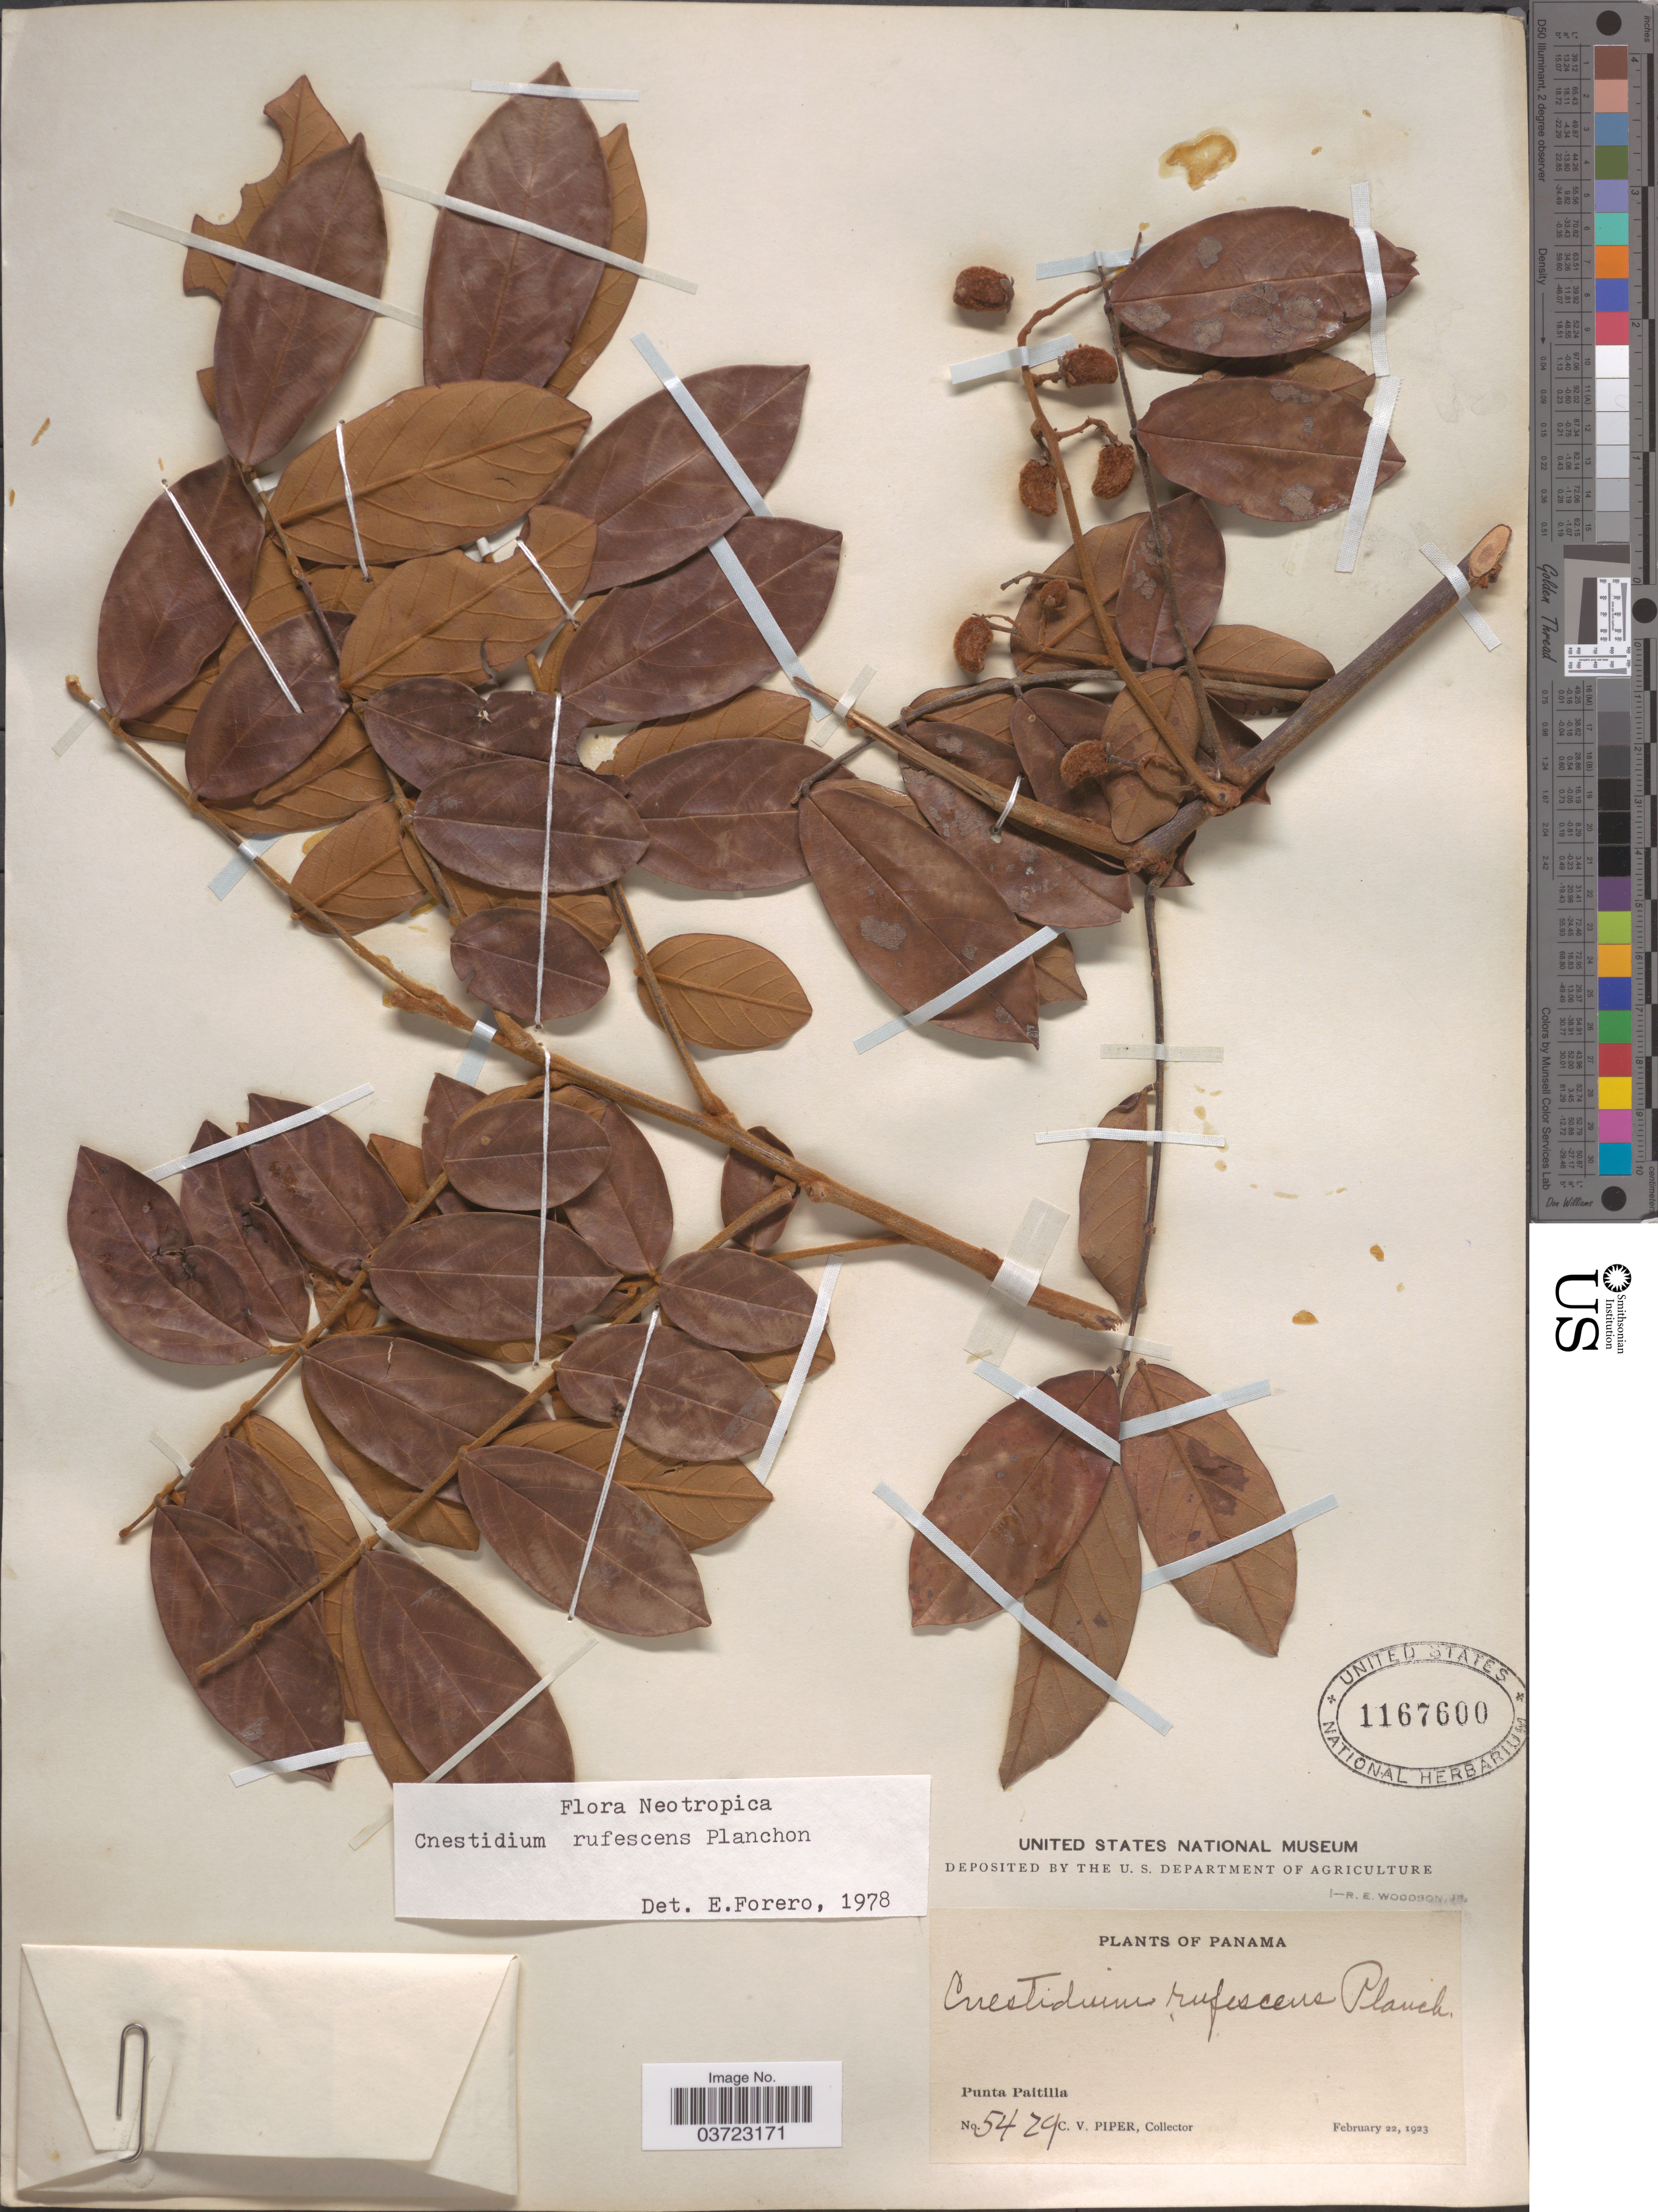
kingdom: Plantae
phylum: Tracheophyta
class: Magnoliopsida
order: Oxalidales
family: Connaraceae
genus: Cnestidium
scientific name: Cnestidium rufescens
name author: Planch.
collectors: C. V. Piper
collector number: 5429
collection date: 1923-02-22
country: Panama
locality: Punta Paitilla.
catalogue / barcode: US 1167600